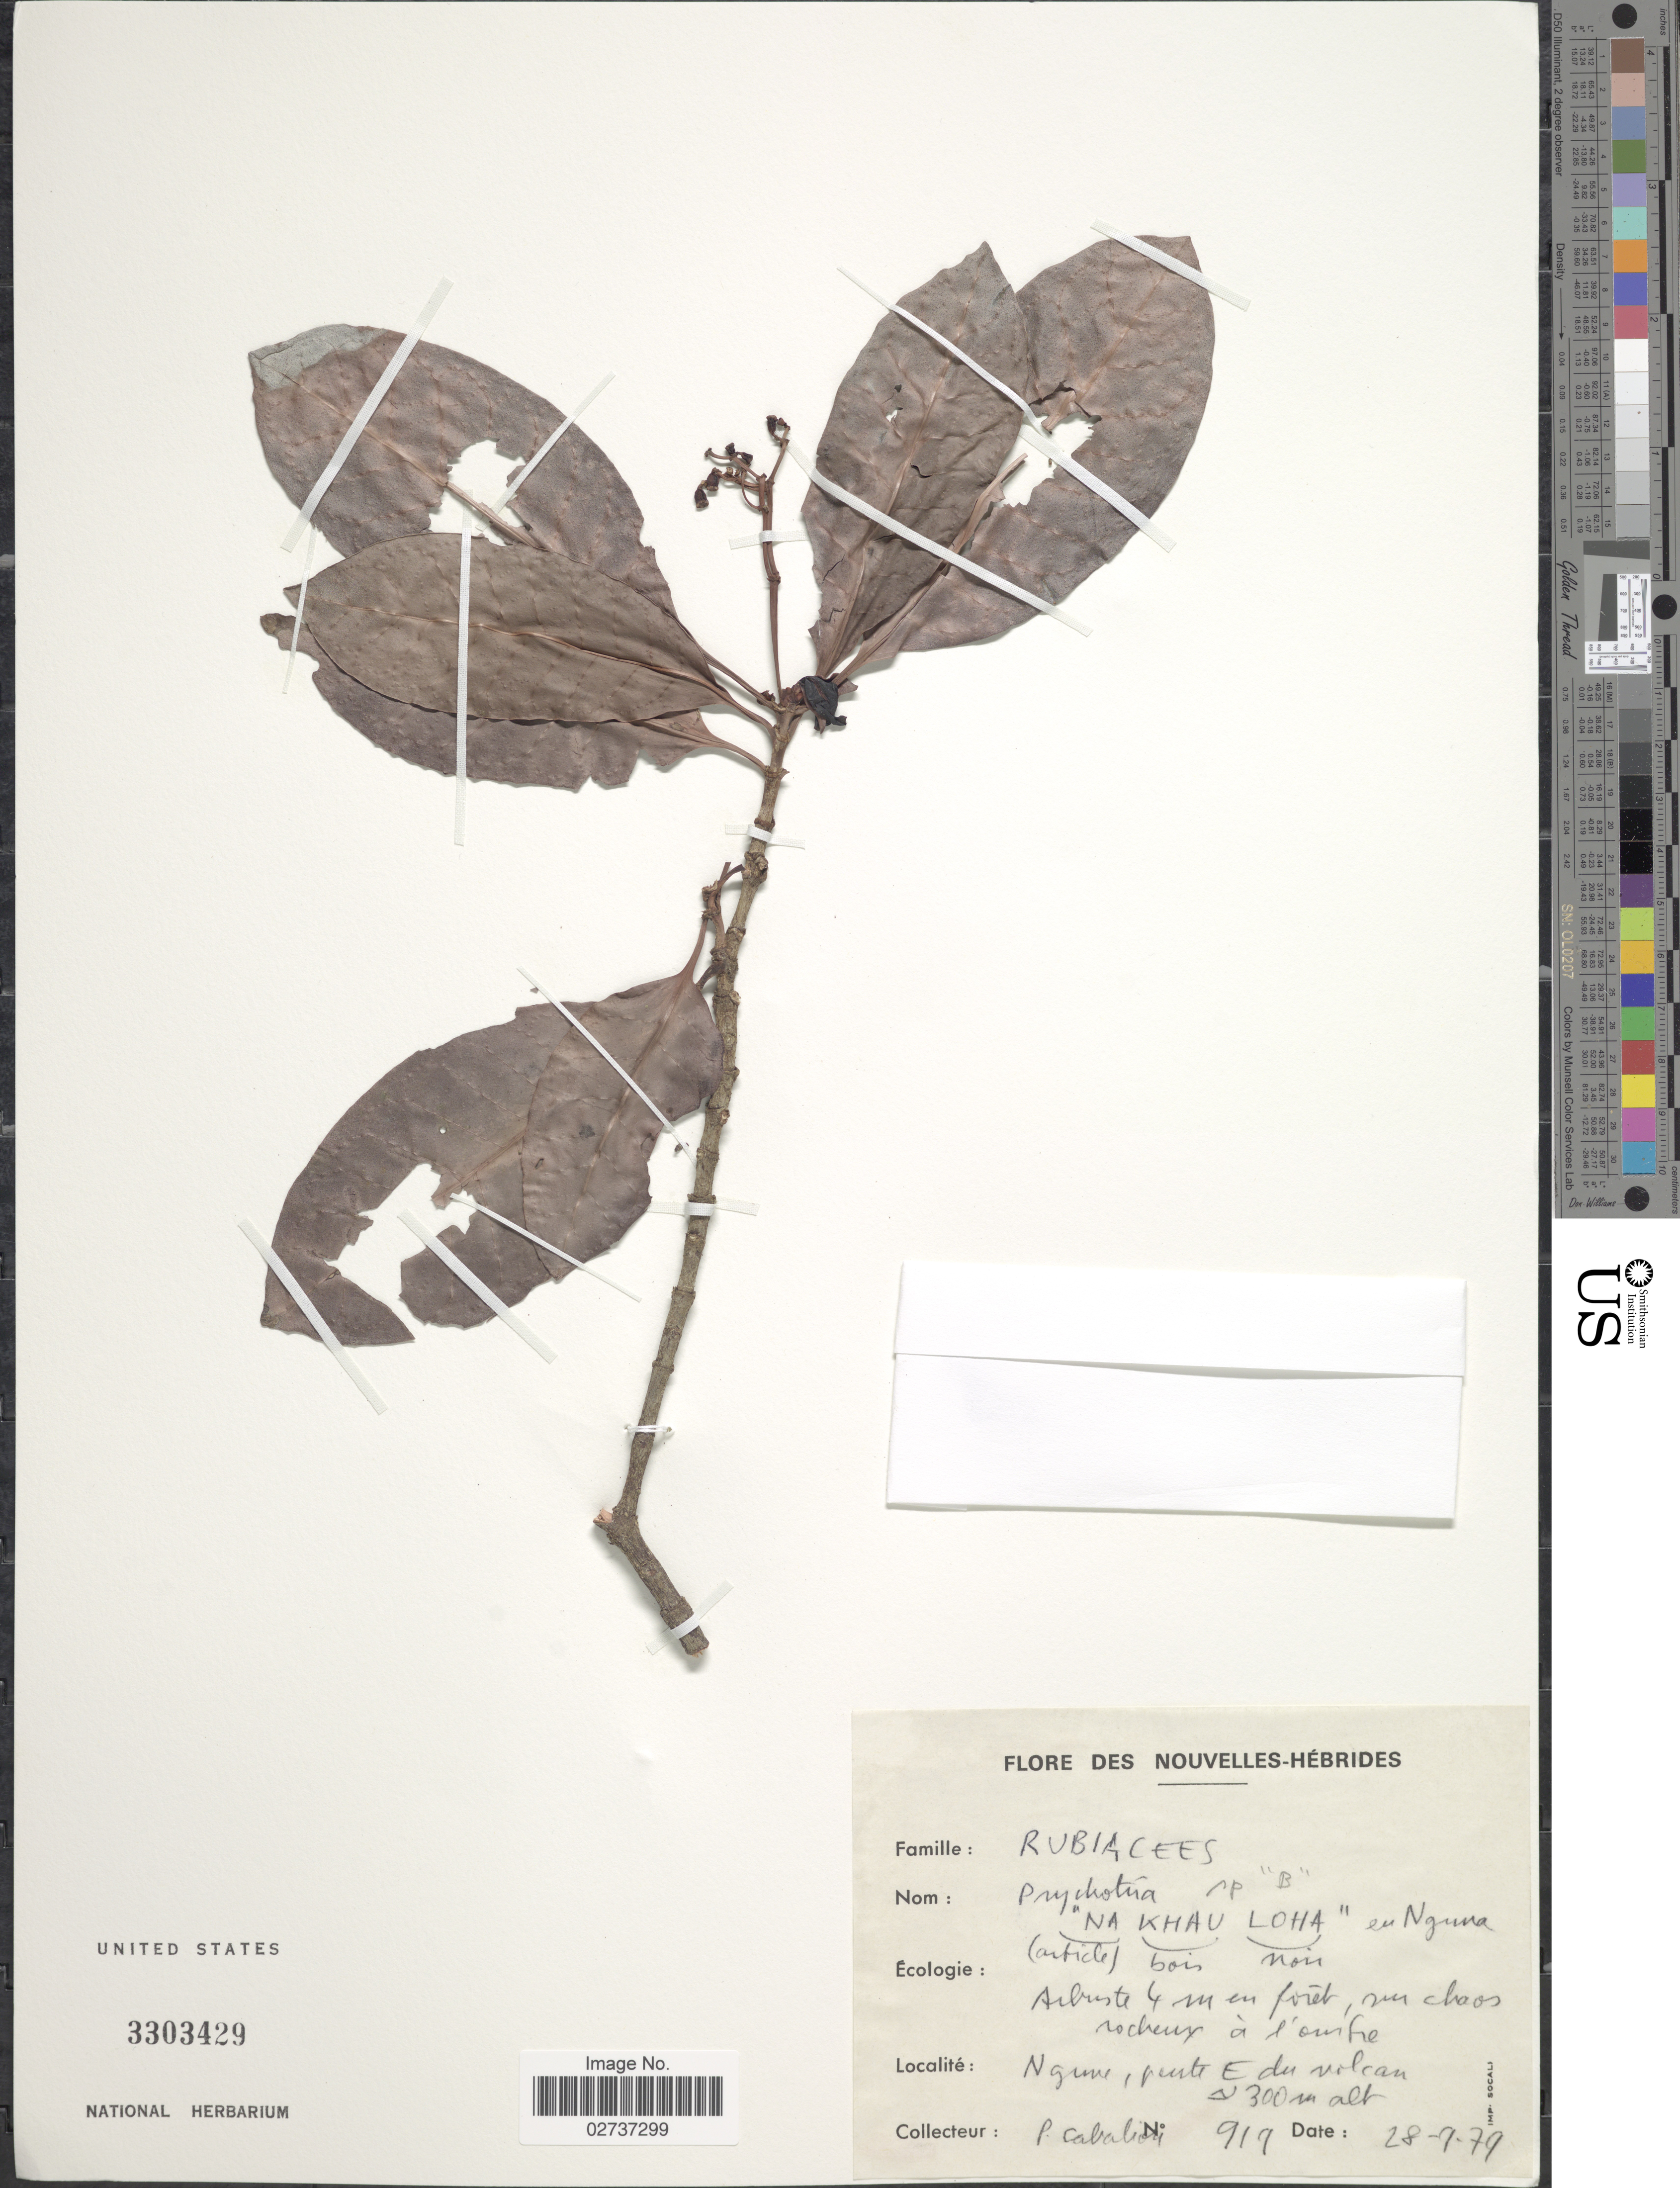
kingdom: Plantae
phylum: Tracheophyta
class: Magnoliopsida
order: Gentianales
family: Rubiaceae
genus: Psychotria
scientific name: Psychotria sp.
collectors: P. Cabalion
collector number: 919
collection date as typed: Transcribed d/m/y: 28/9/79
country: Vanuatu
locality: Nouvelles-Hebrides. Ngune, punte Edu volcan [interpreted]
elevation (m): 300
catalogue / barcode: US 3303429